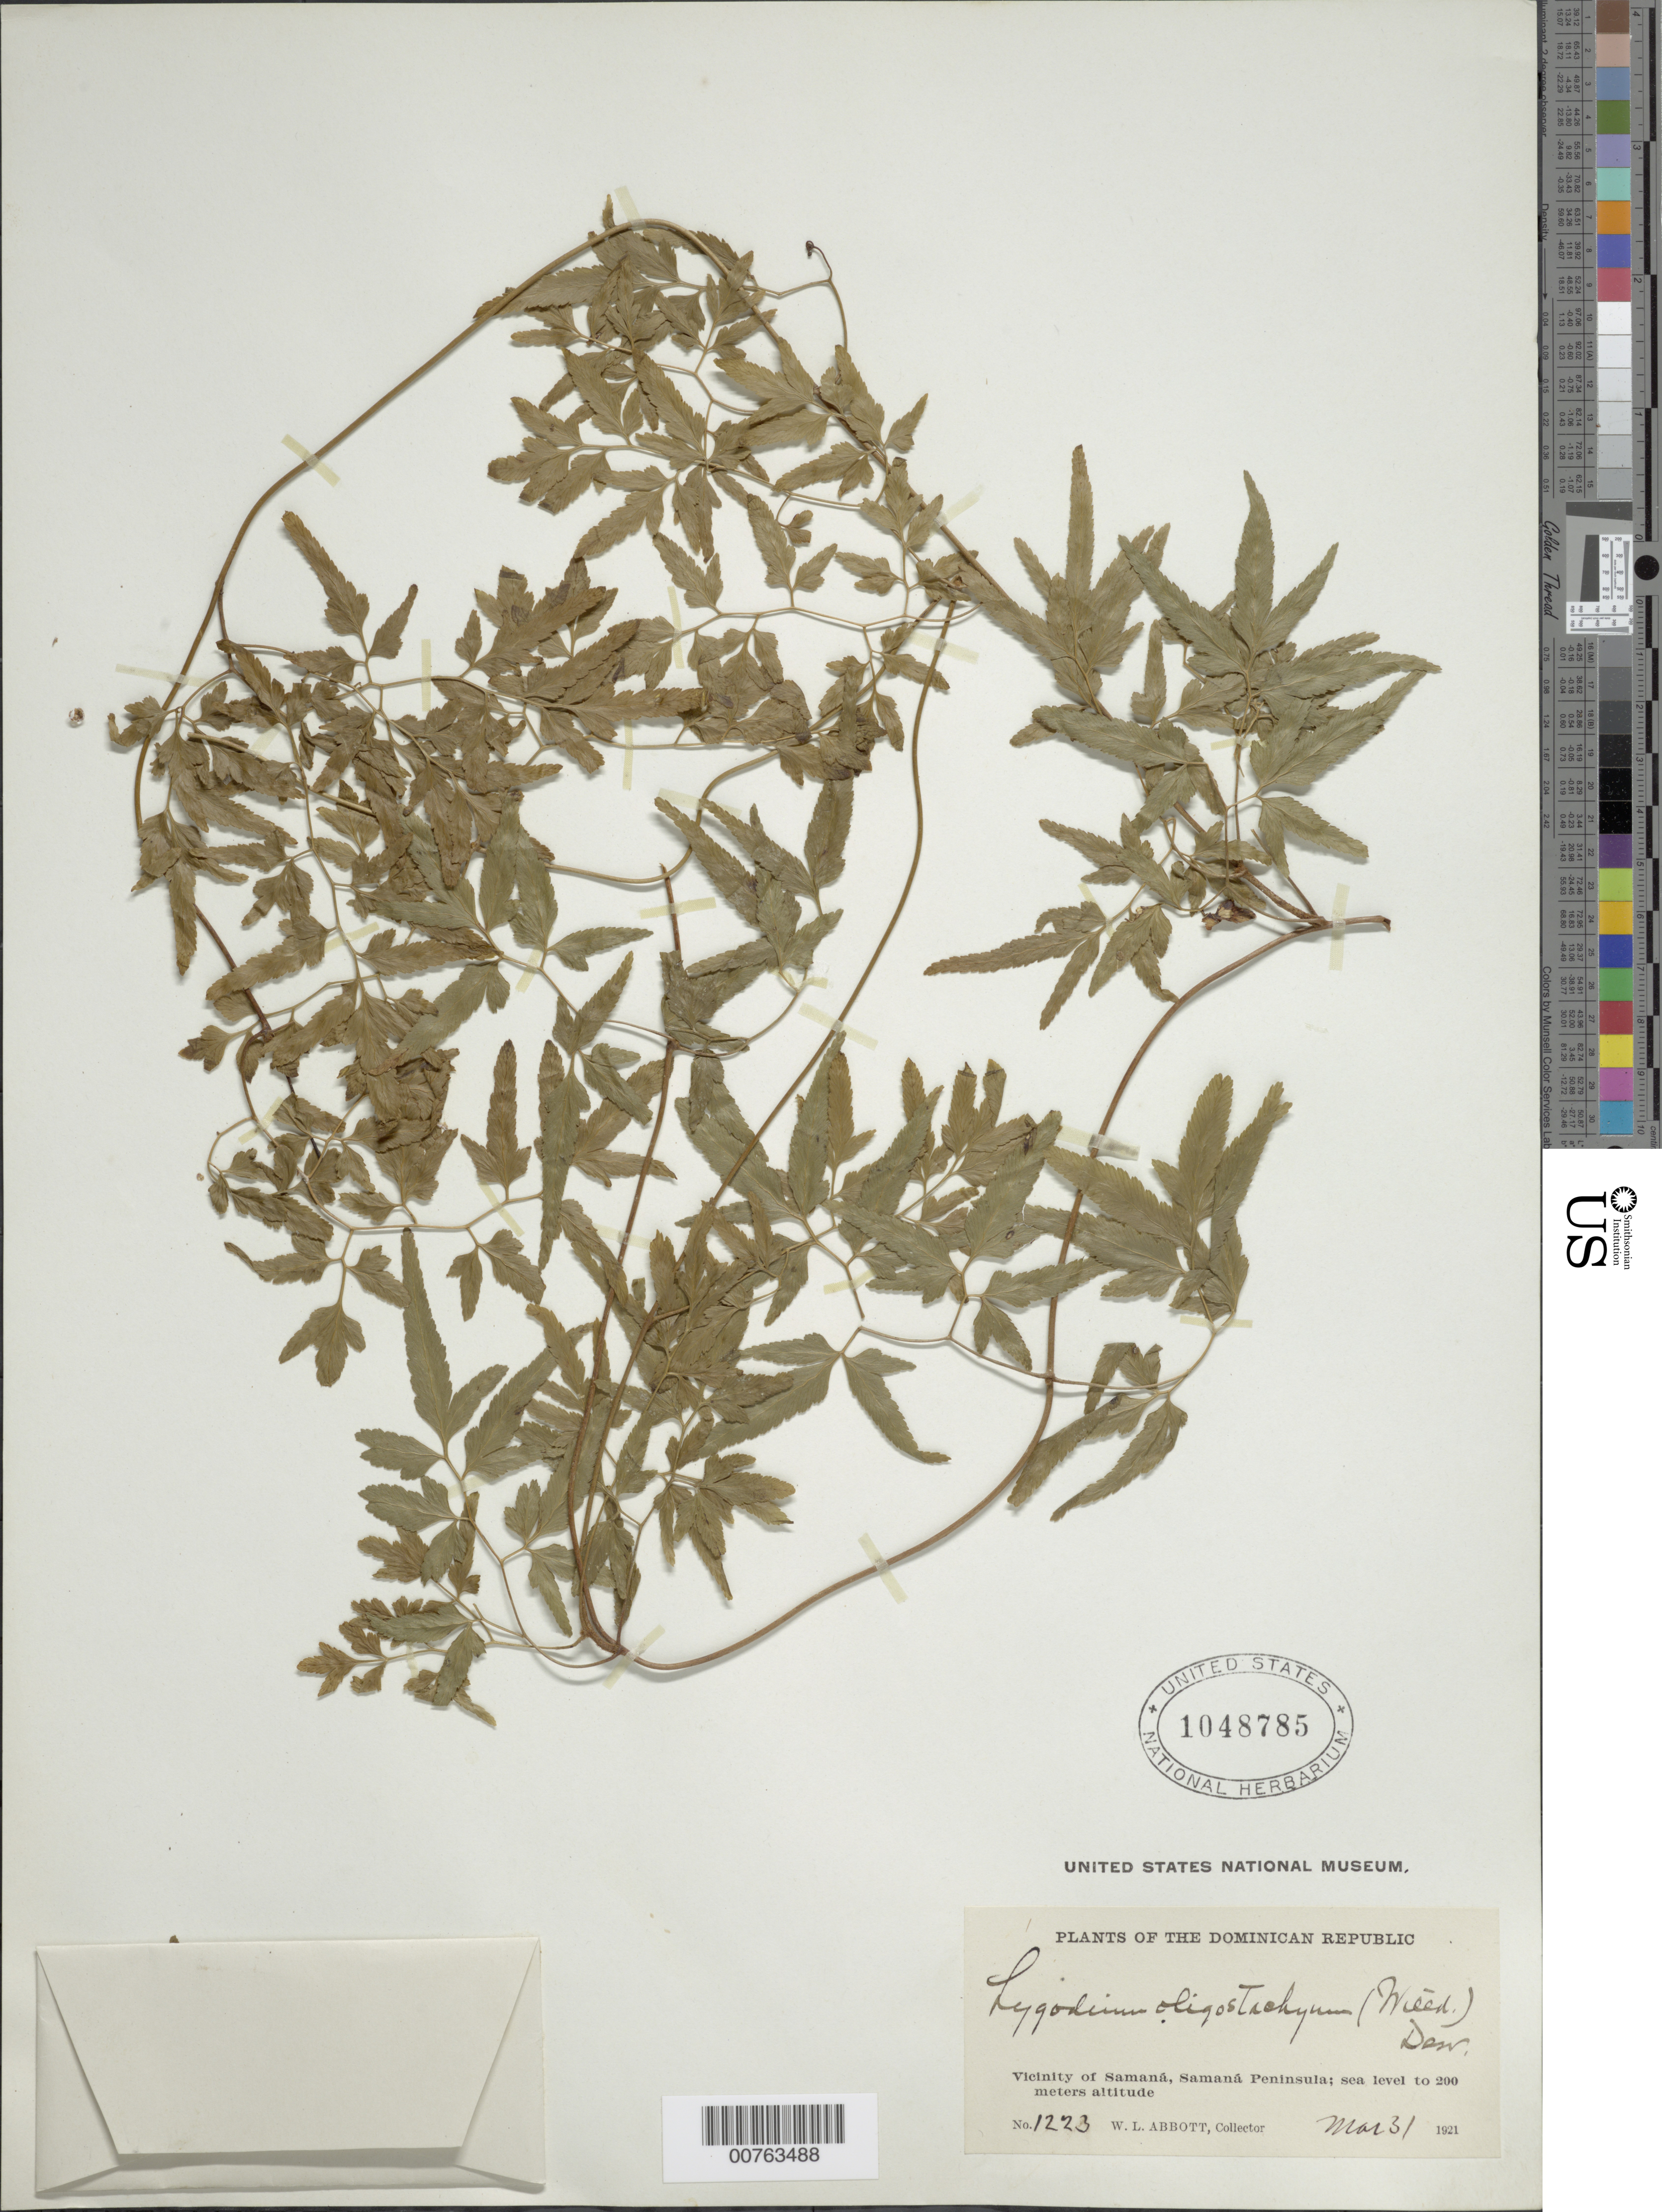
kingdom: Plantae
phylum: Tracheophyta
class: Polypodiopsida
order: Schizaeales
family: Lygodiaceae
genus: Lygodium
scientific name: Lygodium oligostachyum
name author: (Willd.) Desv.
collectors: W. L. Abbott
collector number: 1223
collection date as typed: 31 Mar 1910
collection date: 1910-03-31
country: Dominican Republic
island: Hispaniola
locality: Vicinity of Samaná, Samaná Peninsula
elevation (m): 0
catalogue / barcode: US 1048785